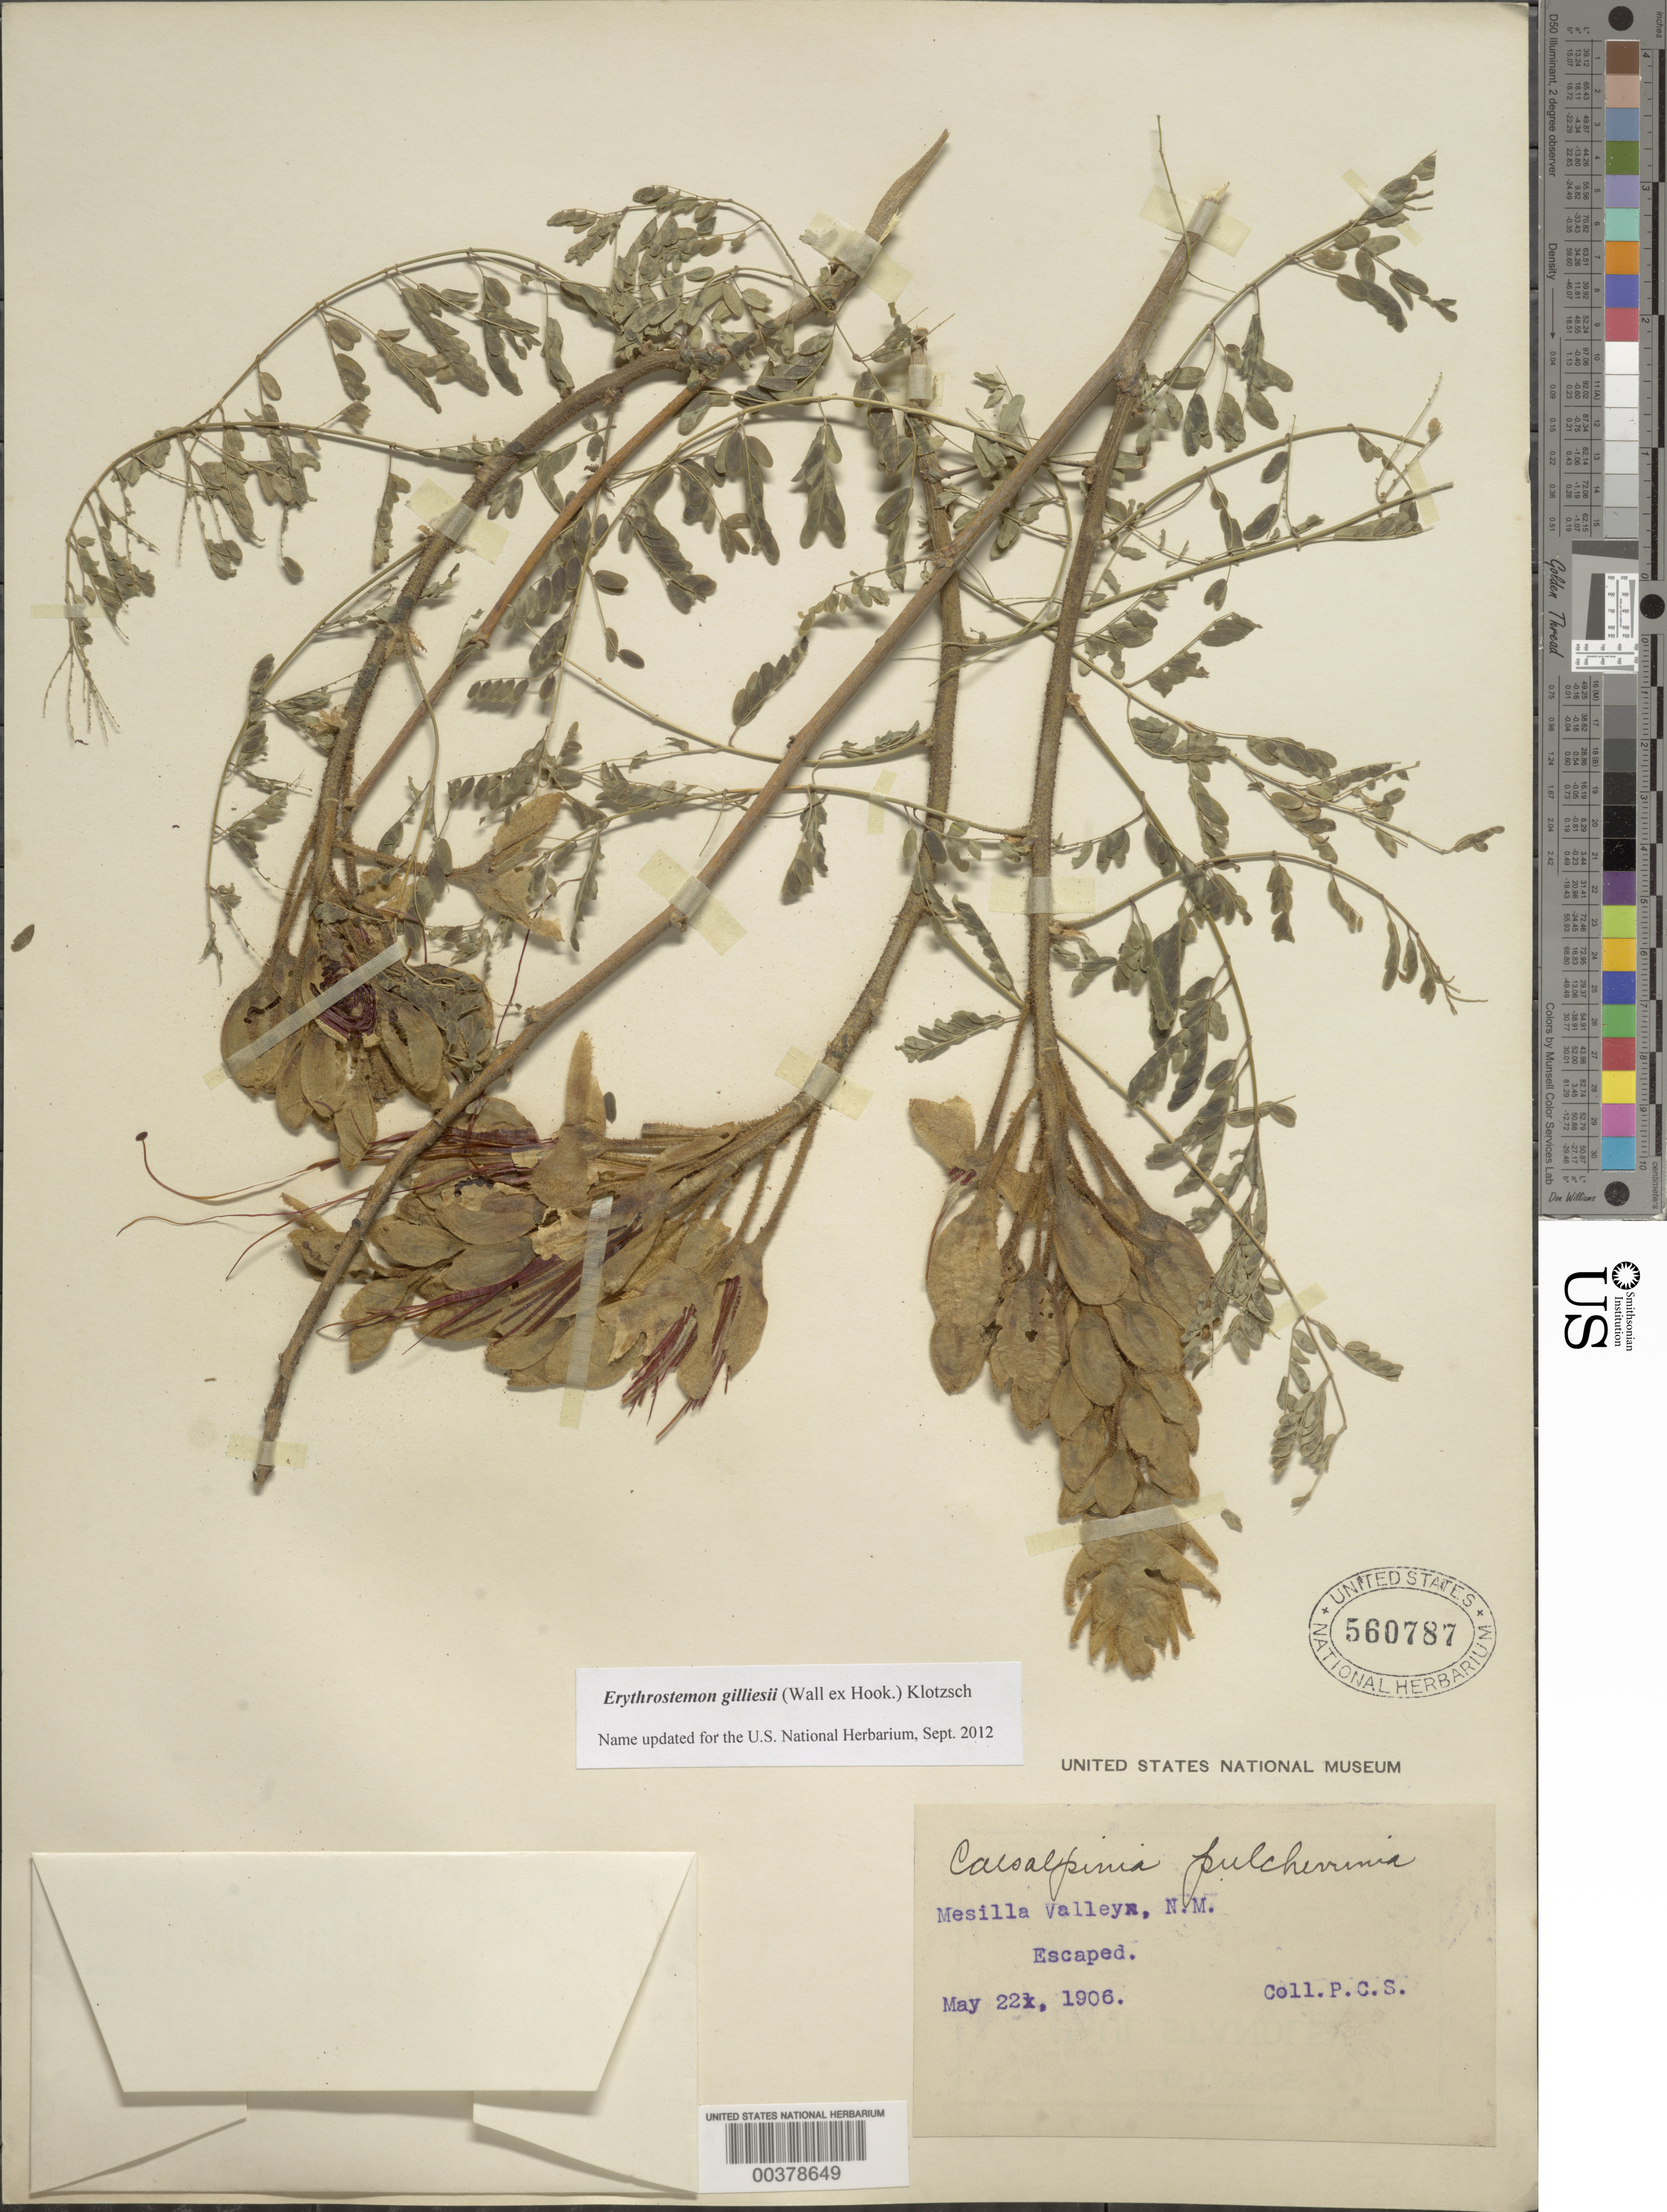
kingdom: Plantae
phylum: Tracheophyta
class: Magnoliopsida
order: Fabales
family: Fabaceae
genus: Erythrostemon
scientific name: Erythrostemon gilliesii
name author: (Hook.) Klotzsch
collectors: P. C. Standley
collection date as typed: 22 May 1906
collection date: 1906-05-22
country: United States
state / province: New Mexico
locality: Mesilla valley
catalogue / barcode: US 560787